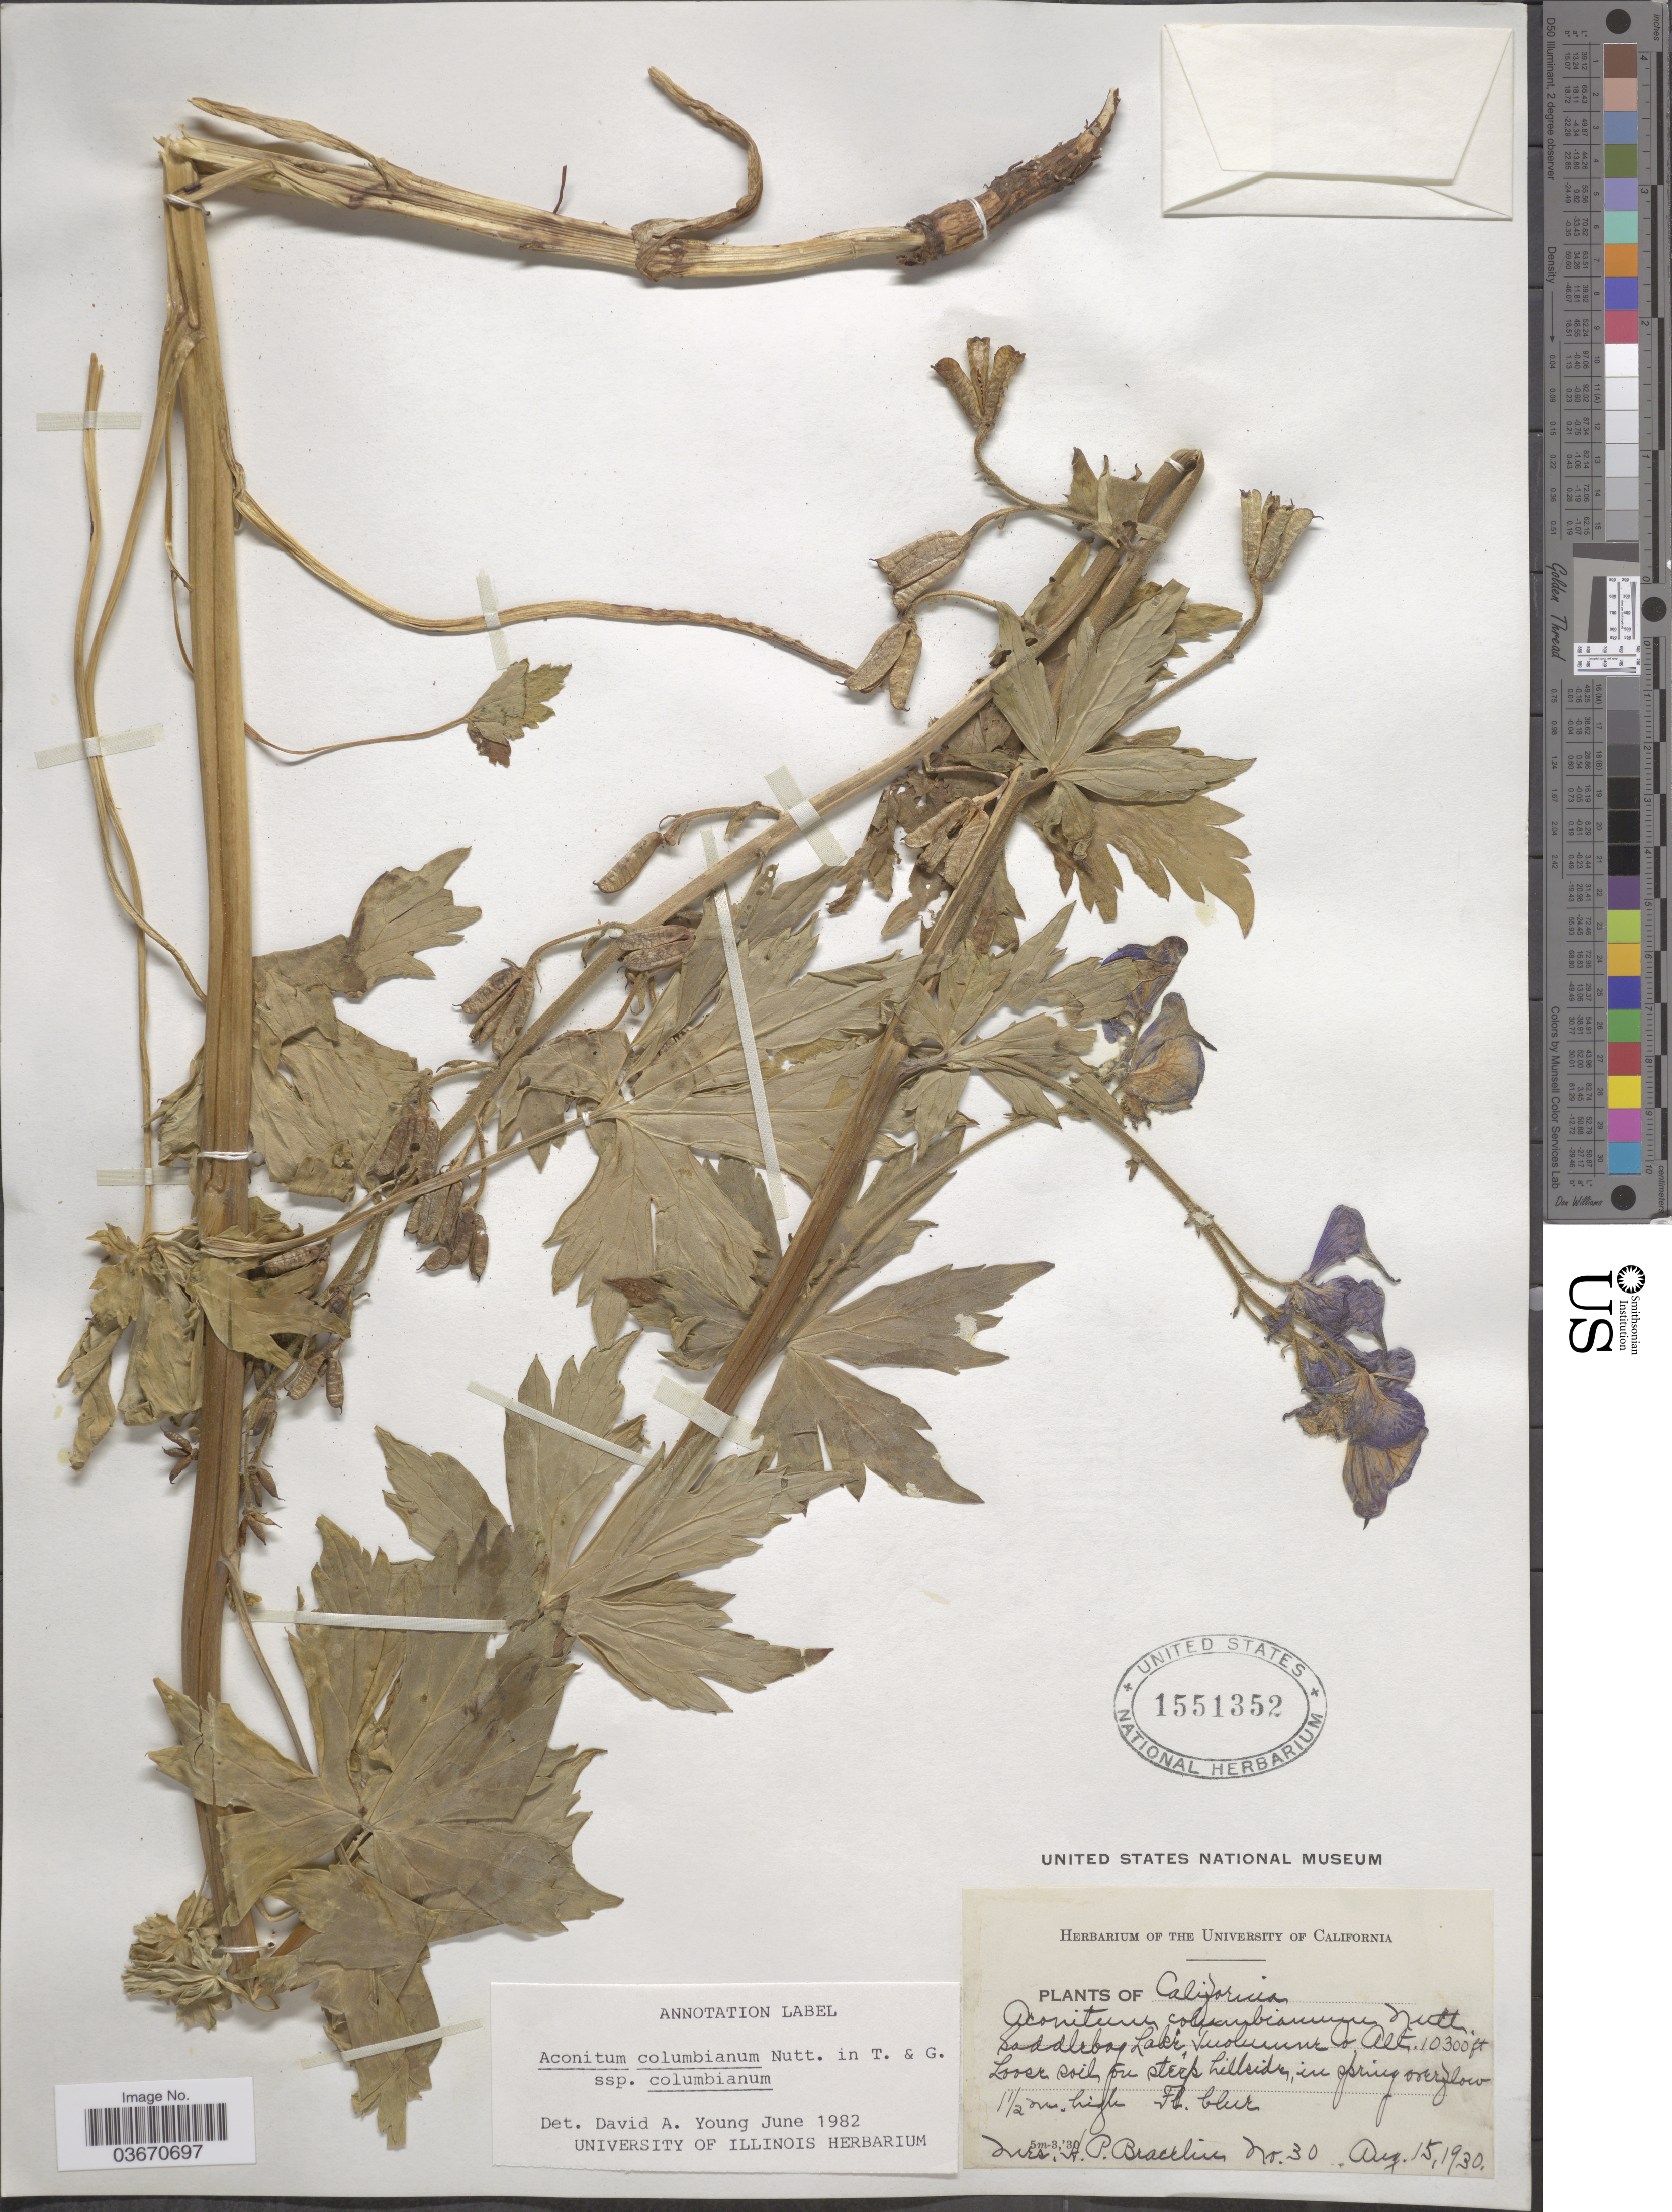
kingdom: Plantae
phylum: Tracheophyta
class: Magnoliopsida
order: Ranunculales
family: Ranunculaceae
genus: Aconitum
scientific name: Aconitum columbianum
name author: Nutt.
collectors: H. Bracelin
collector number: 30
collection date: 1930-08-15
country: United States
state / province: California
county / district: Tuolumne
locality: Saddlebay Lake, Tuolumne Co.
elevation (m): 3139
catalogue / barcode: US 1551352